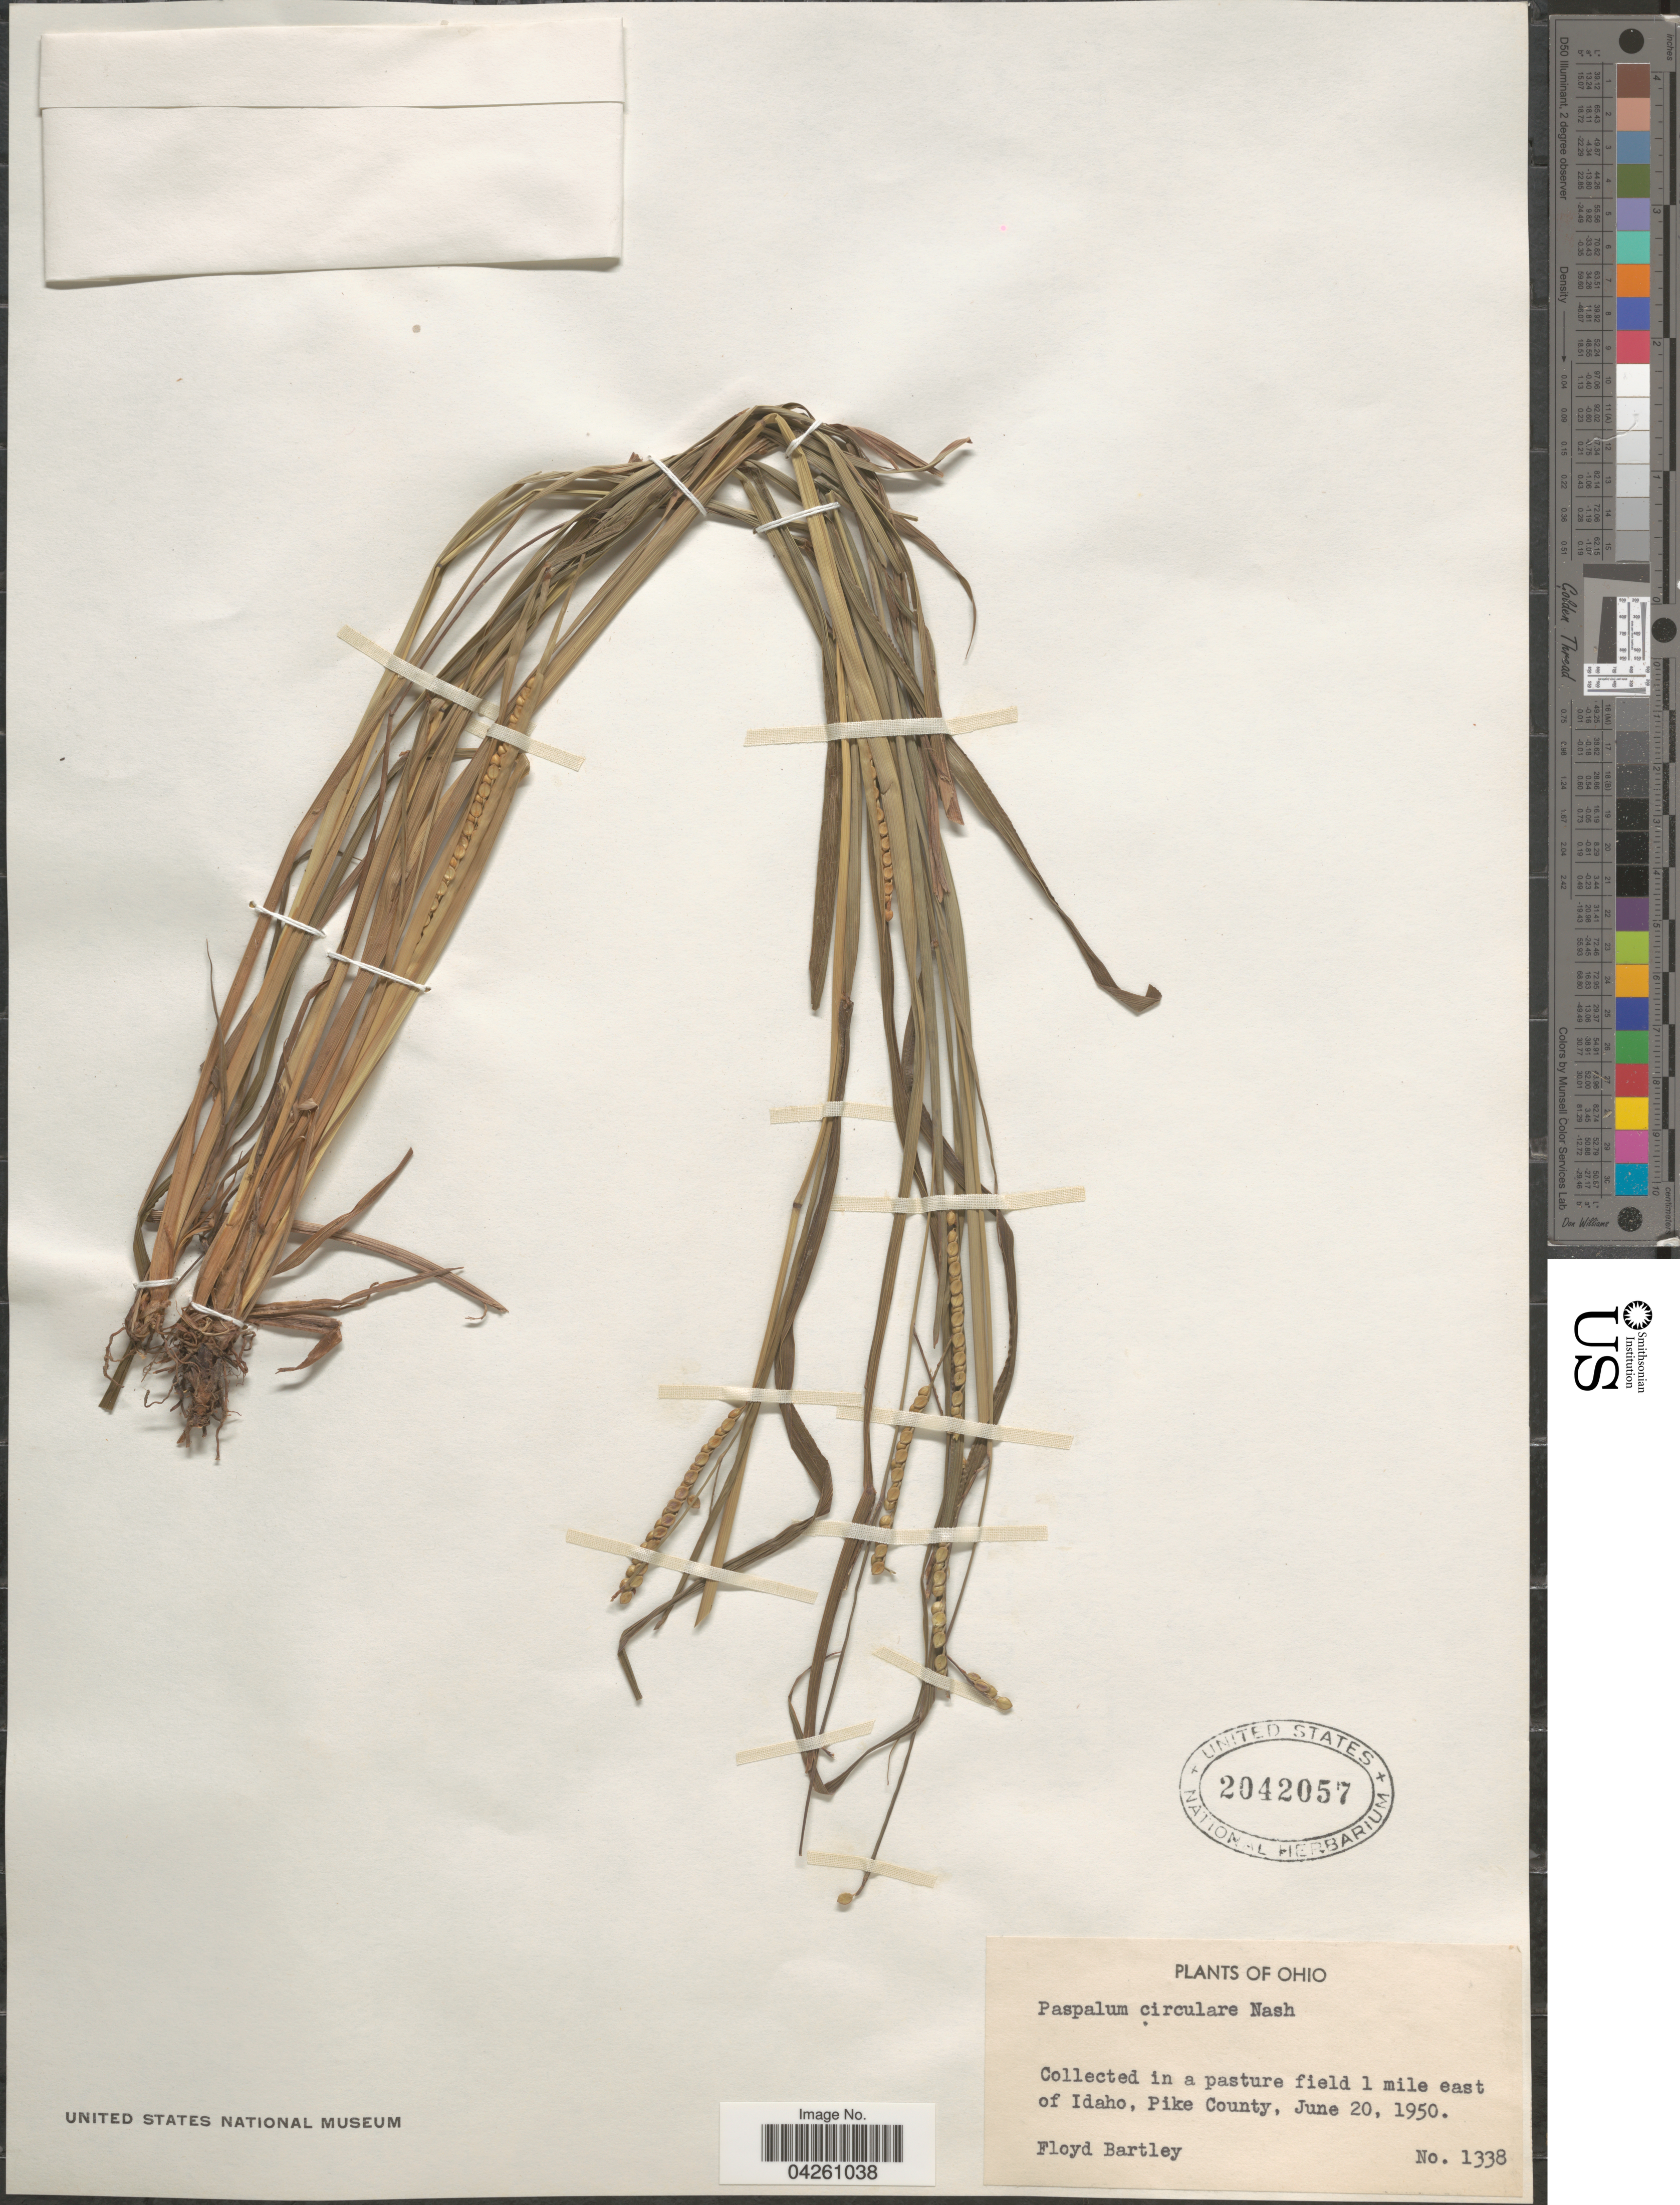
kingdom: Plantae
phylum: Tracheophyta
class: Liliopsida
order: Poales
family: Poaceae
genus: Paspalum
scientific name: Paspalum circulare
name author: Nash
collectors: F. Bartley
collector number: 1338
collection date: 1950-06-20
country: United States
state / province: Ohio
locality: In a pasture field 1 mile east of Idaho, Pike County.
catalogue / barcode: US 2042057